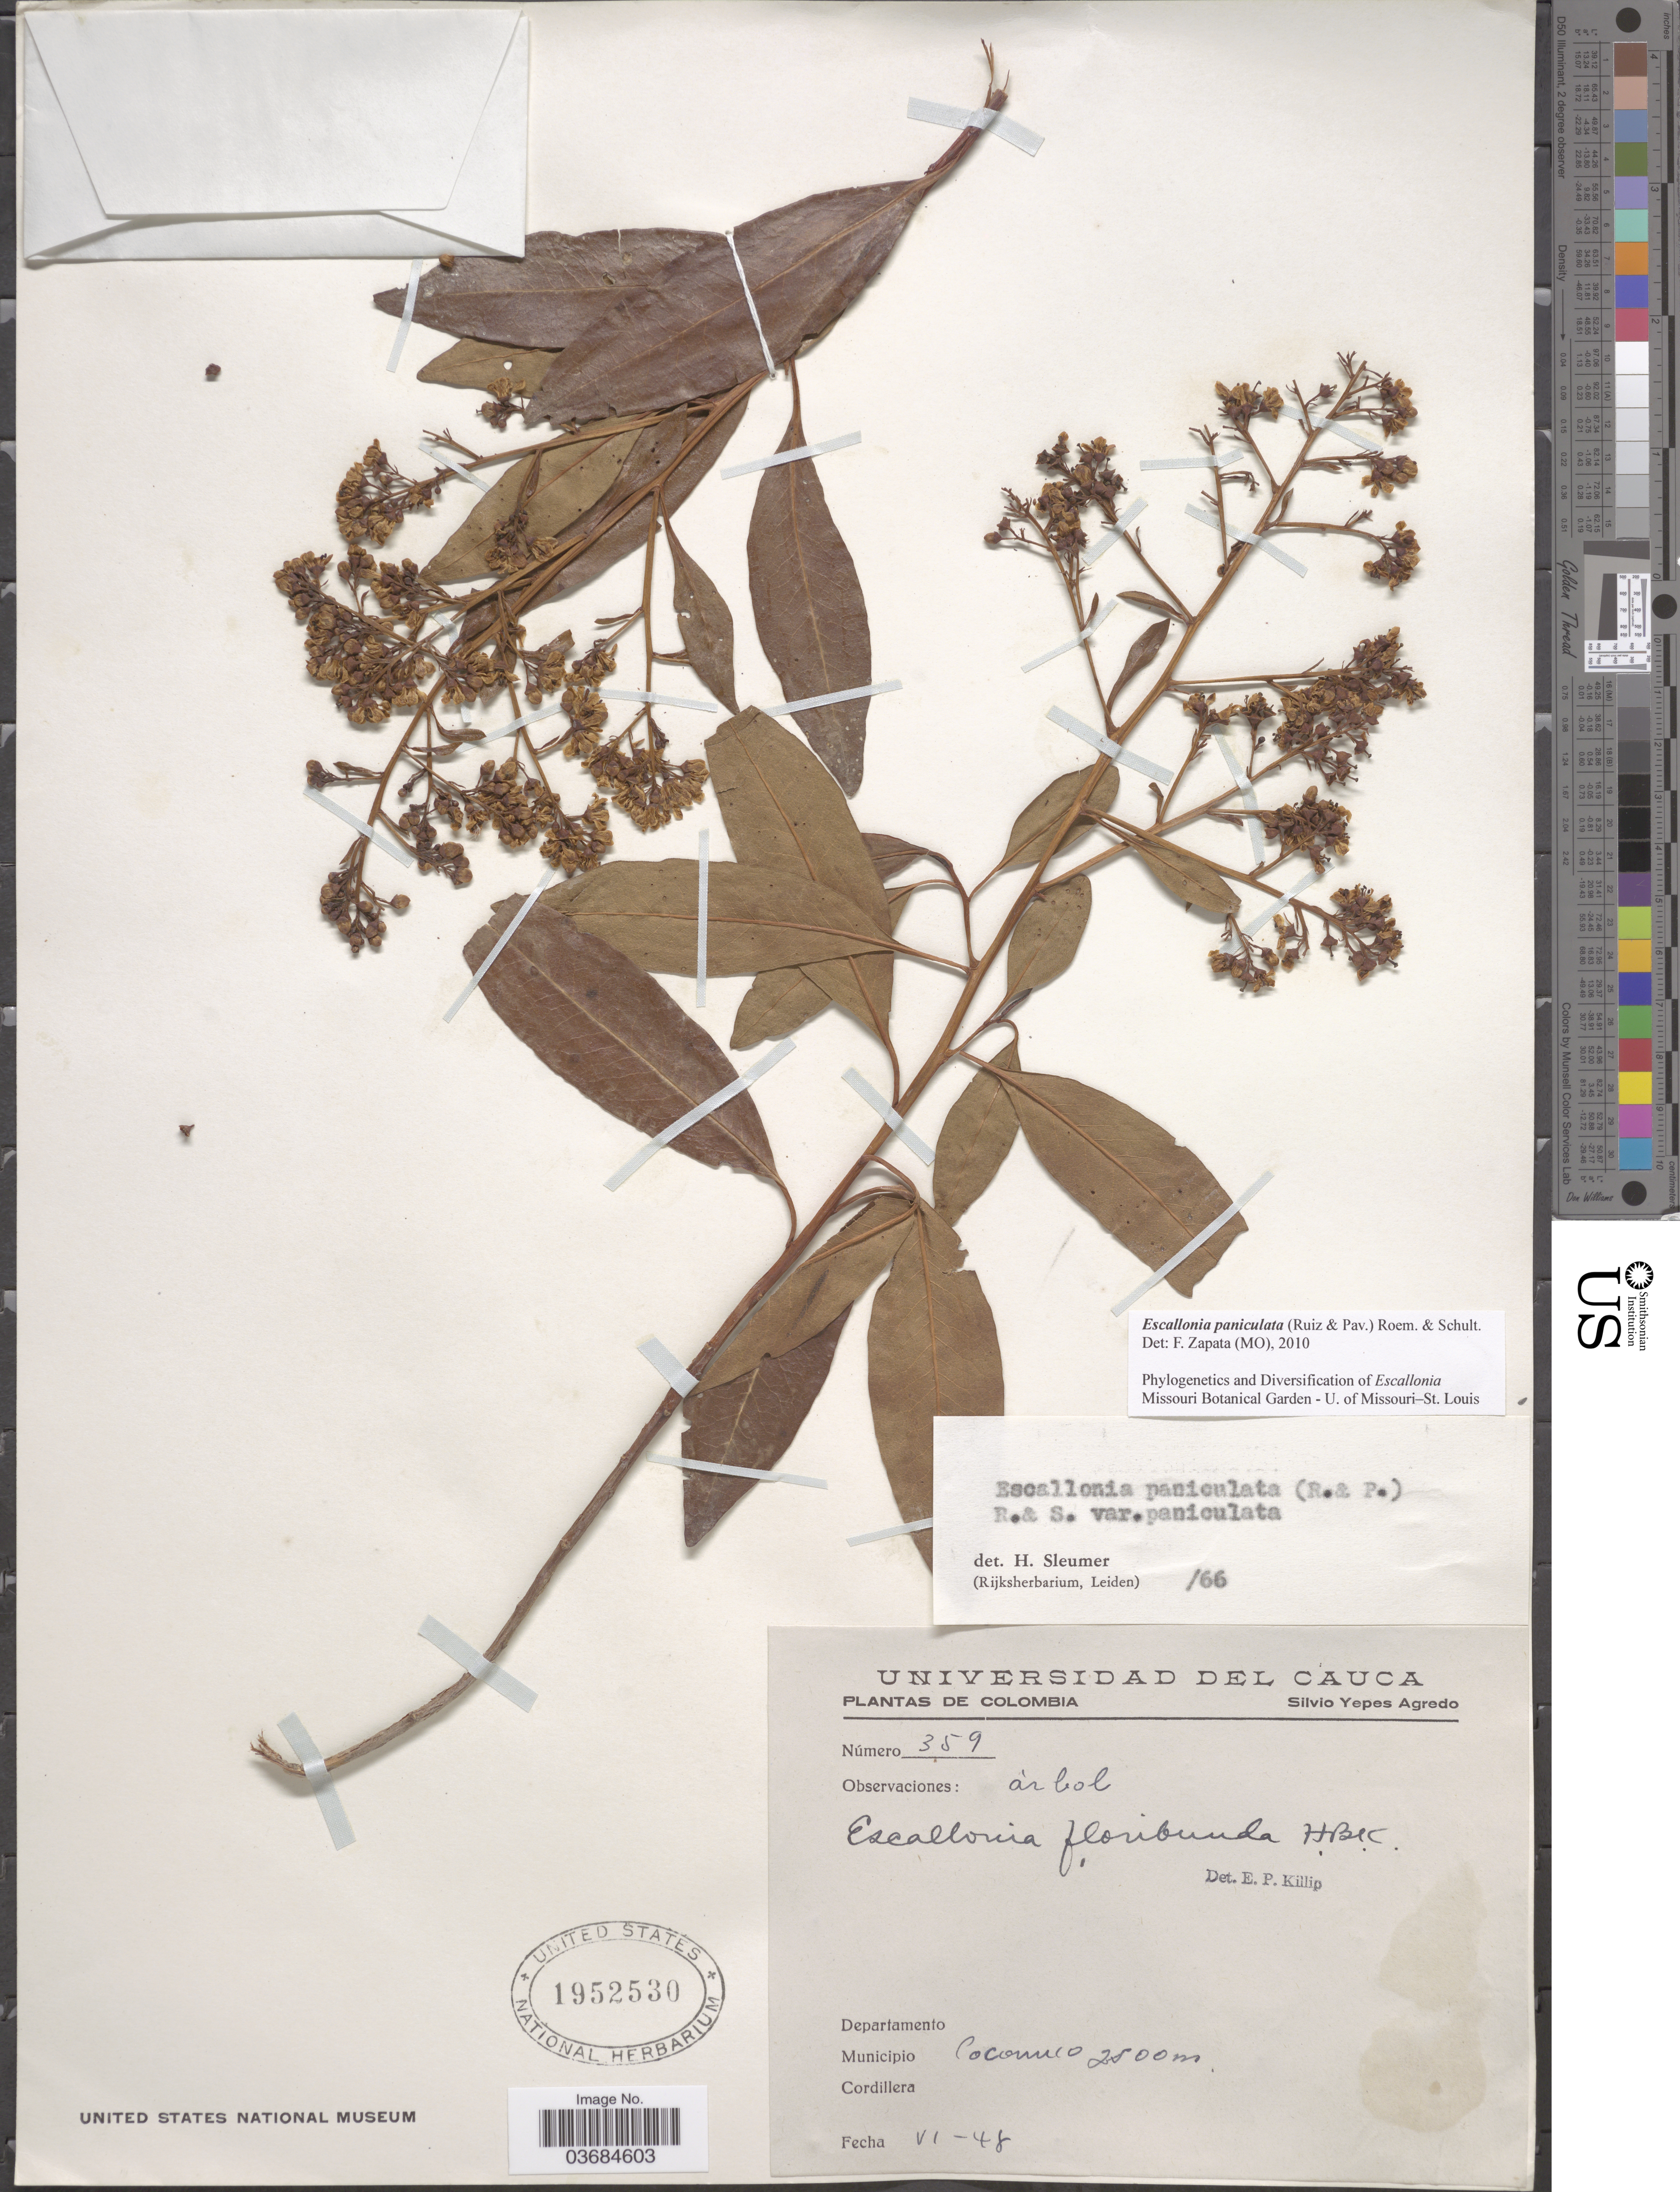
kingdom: Plantae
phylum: Tracheophyta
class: Magnoliopsida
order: Escalloniales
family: Escalloniaceae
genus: Escallonia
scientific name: Escallonia paniculata var. paniculata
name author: (Ruiz & Pav.) Roem. & Schult.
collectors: S. Yepes-Agredo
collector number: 359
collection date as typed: Transcribed d/m/y: /6/48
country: Colombia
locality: Municipio Coconuco.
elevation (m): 2500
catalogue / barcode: US 1952530